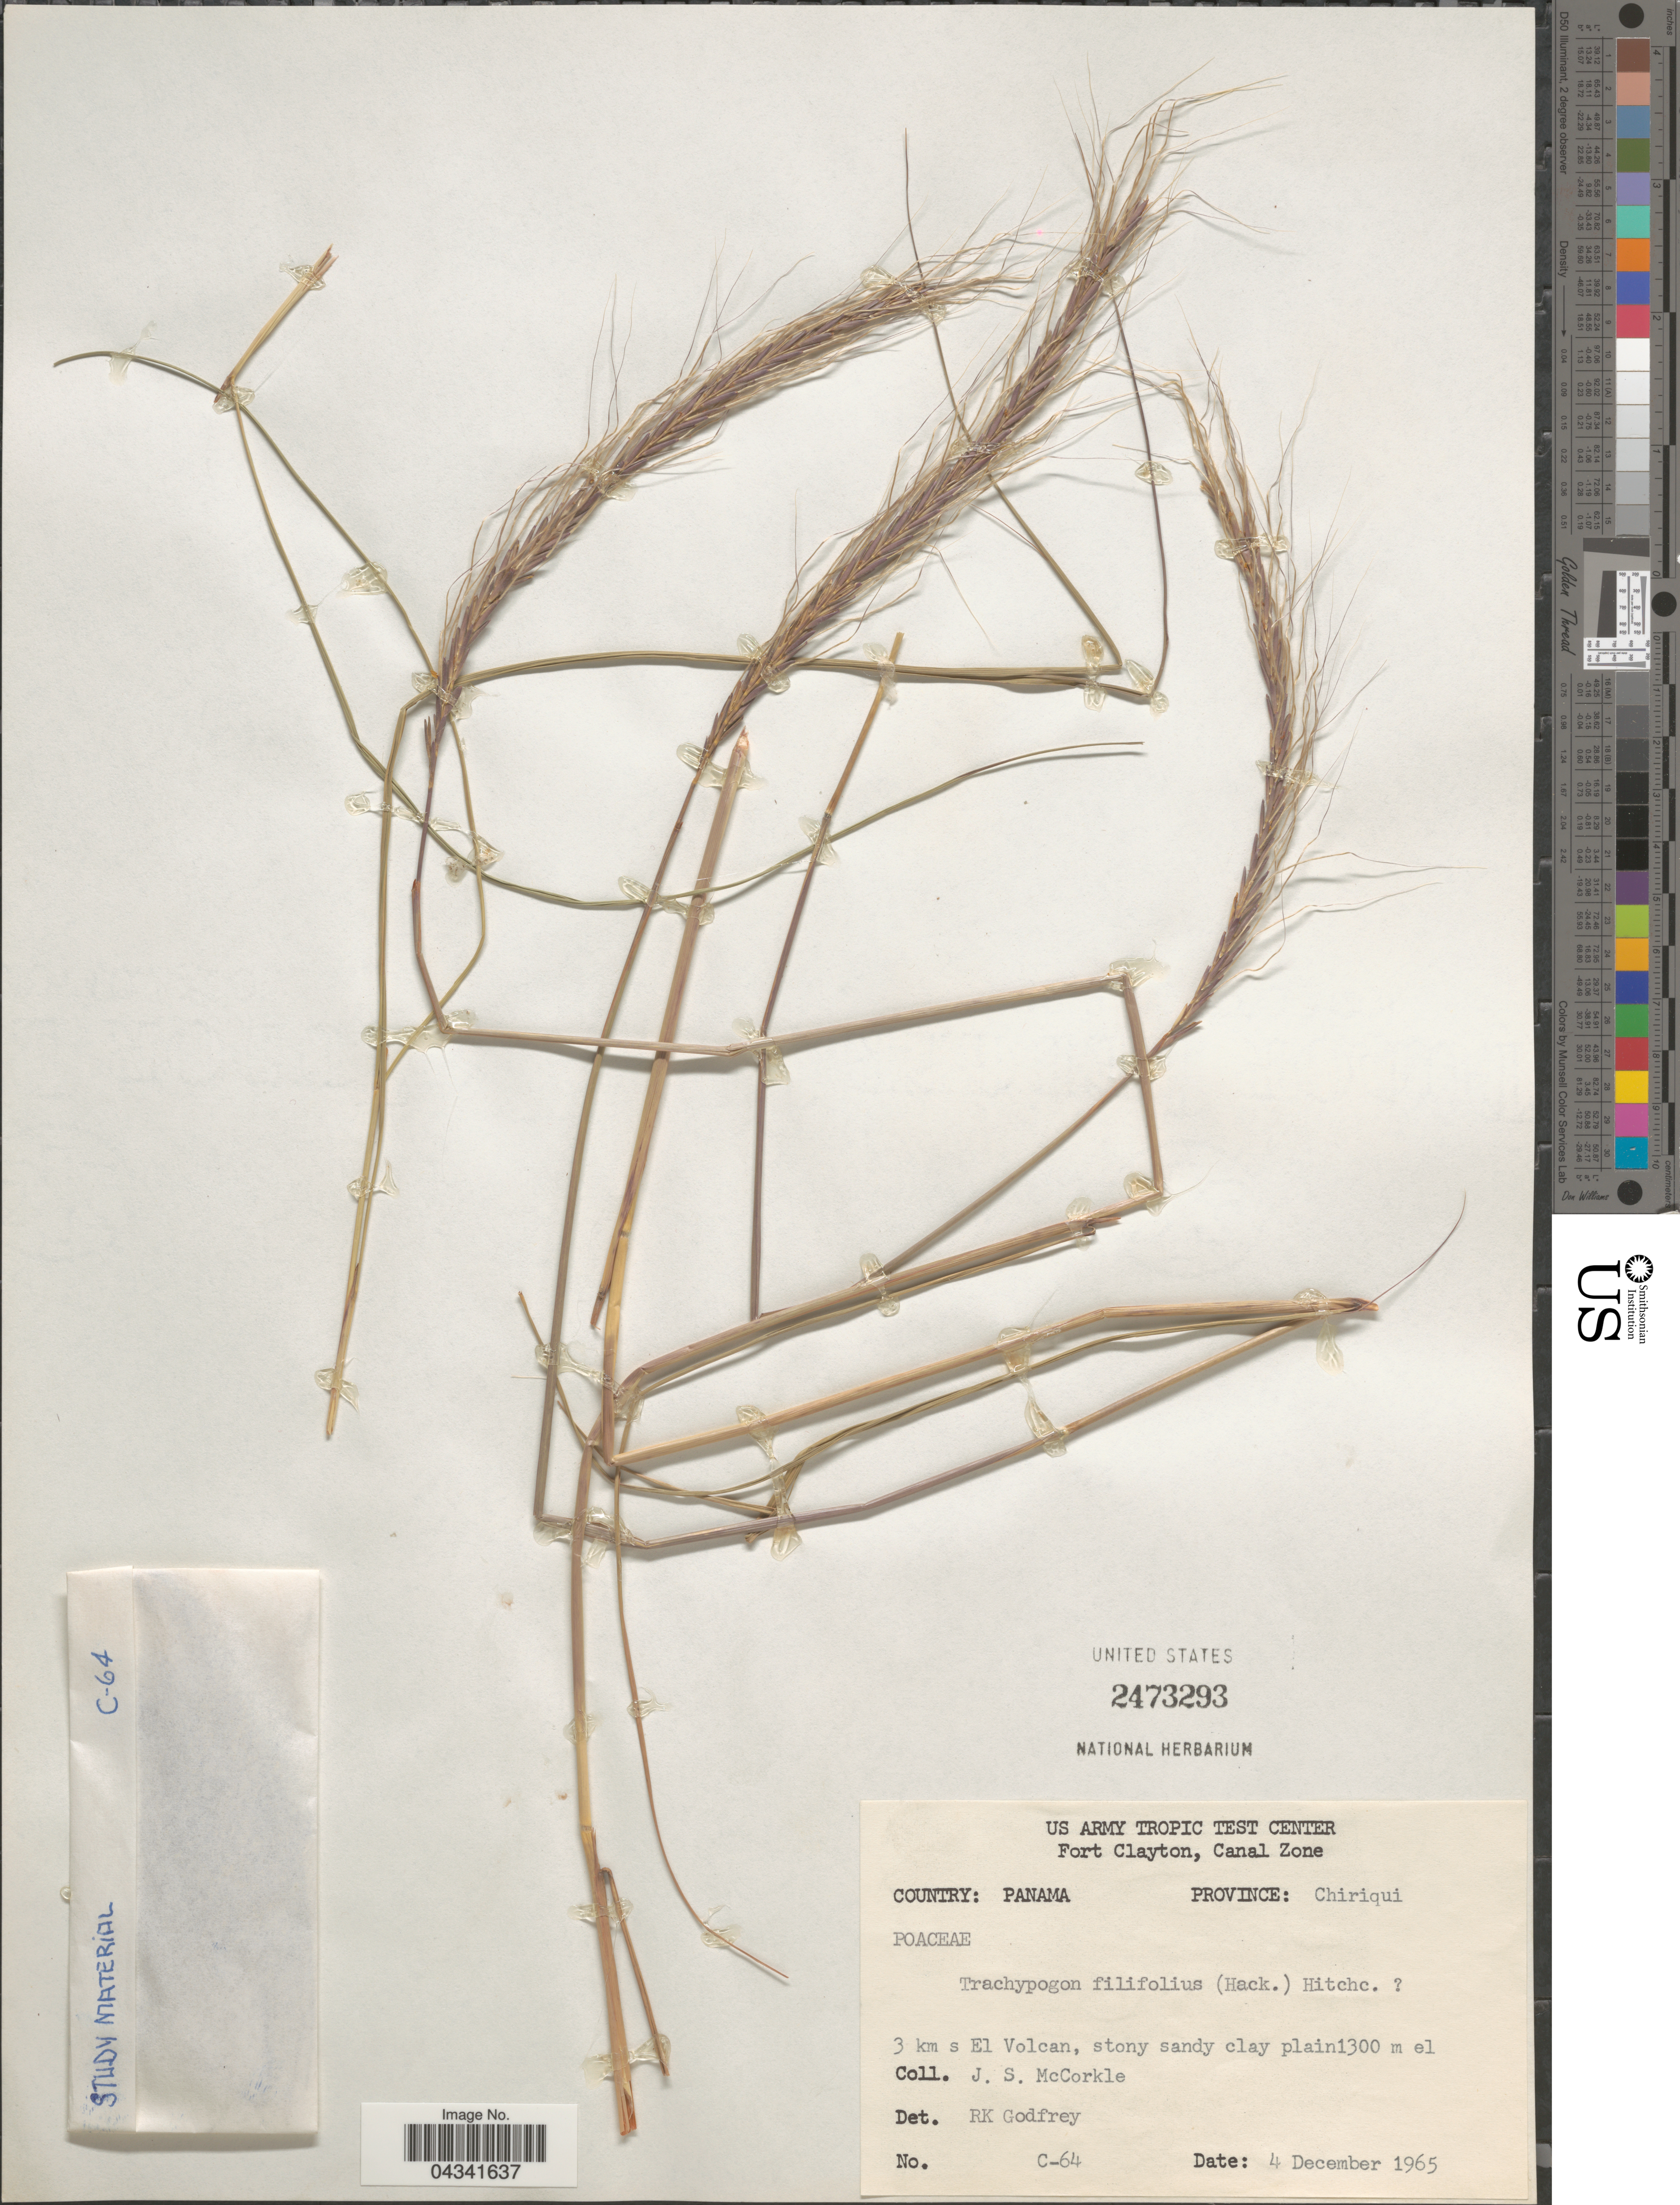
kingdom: Plantae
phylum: Tracheophyta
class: Liliopsida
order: Poales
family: Poaceae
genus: Trachypogon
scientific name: Trachypogon spicatus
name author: (L. f.) Kuntze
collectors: J. McCorkle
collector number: C-64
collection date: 1965-12-04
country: Panama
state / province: Chiriqui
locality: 3 km s El Volcan, stony sandy clay plain.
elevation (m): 1300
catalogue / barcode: US 2473293